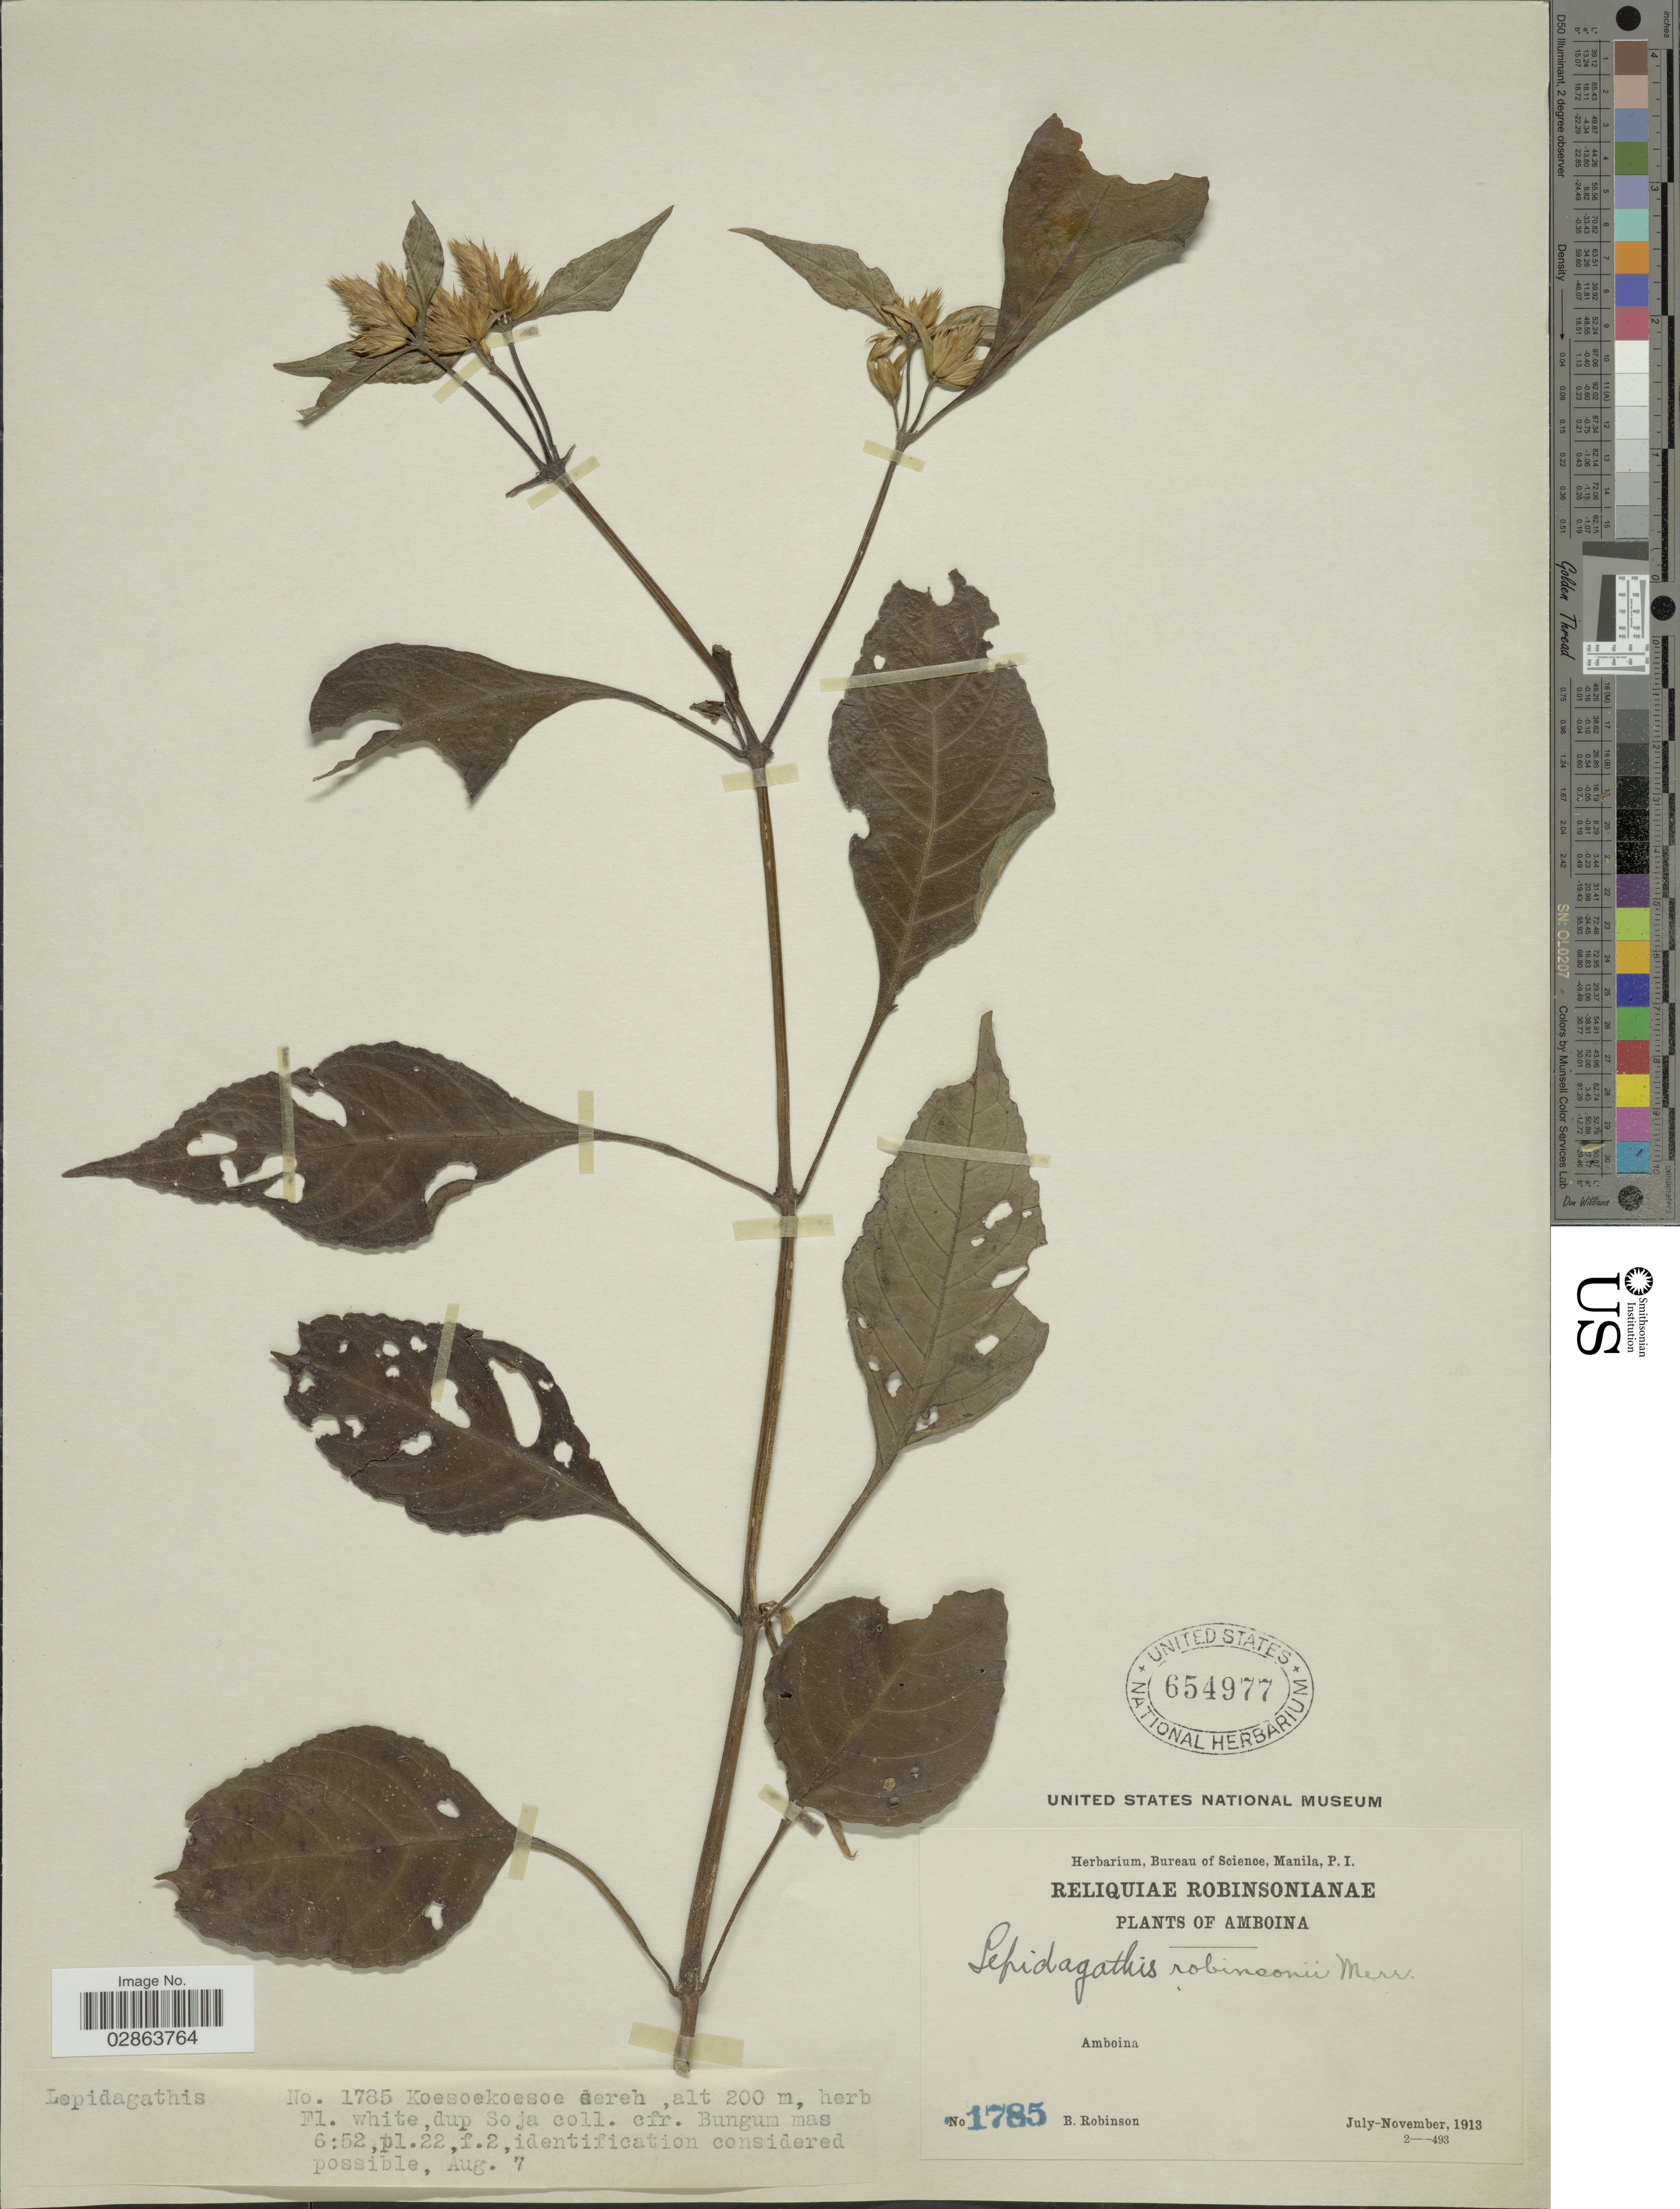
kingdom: Plantae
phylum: Tracheophyta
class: Magnoliopsida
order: Lamiales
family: Acanthaceae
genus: Lepidagathis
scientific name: Lepidagathis robinsonii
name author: Merr.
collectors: B. Robinson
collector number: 1785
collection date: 1913-08-07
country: Indonesia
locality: Amboina.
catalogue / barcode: US 654977